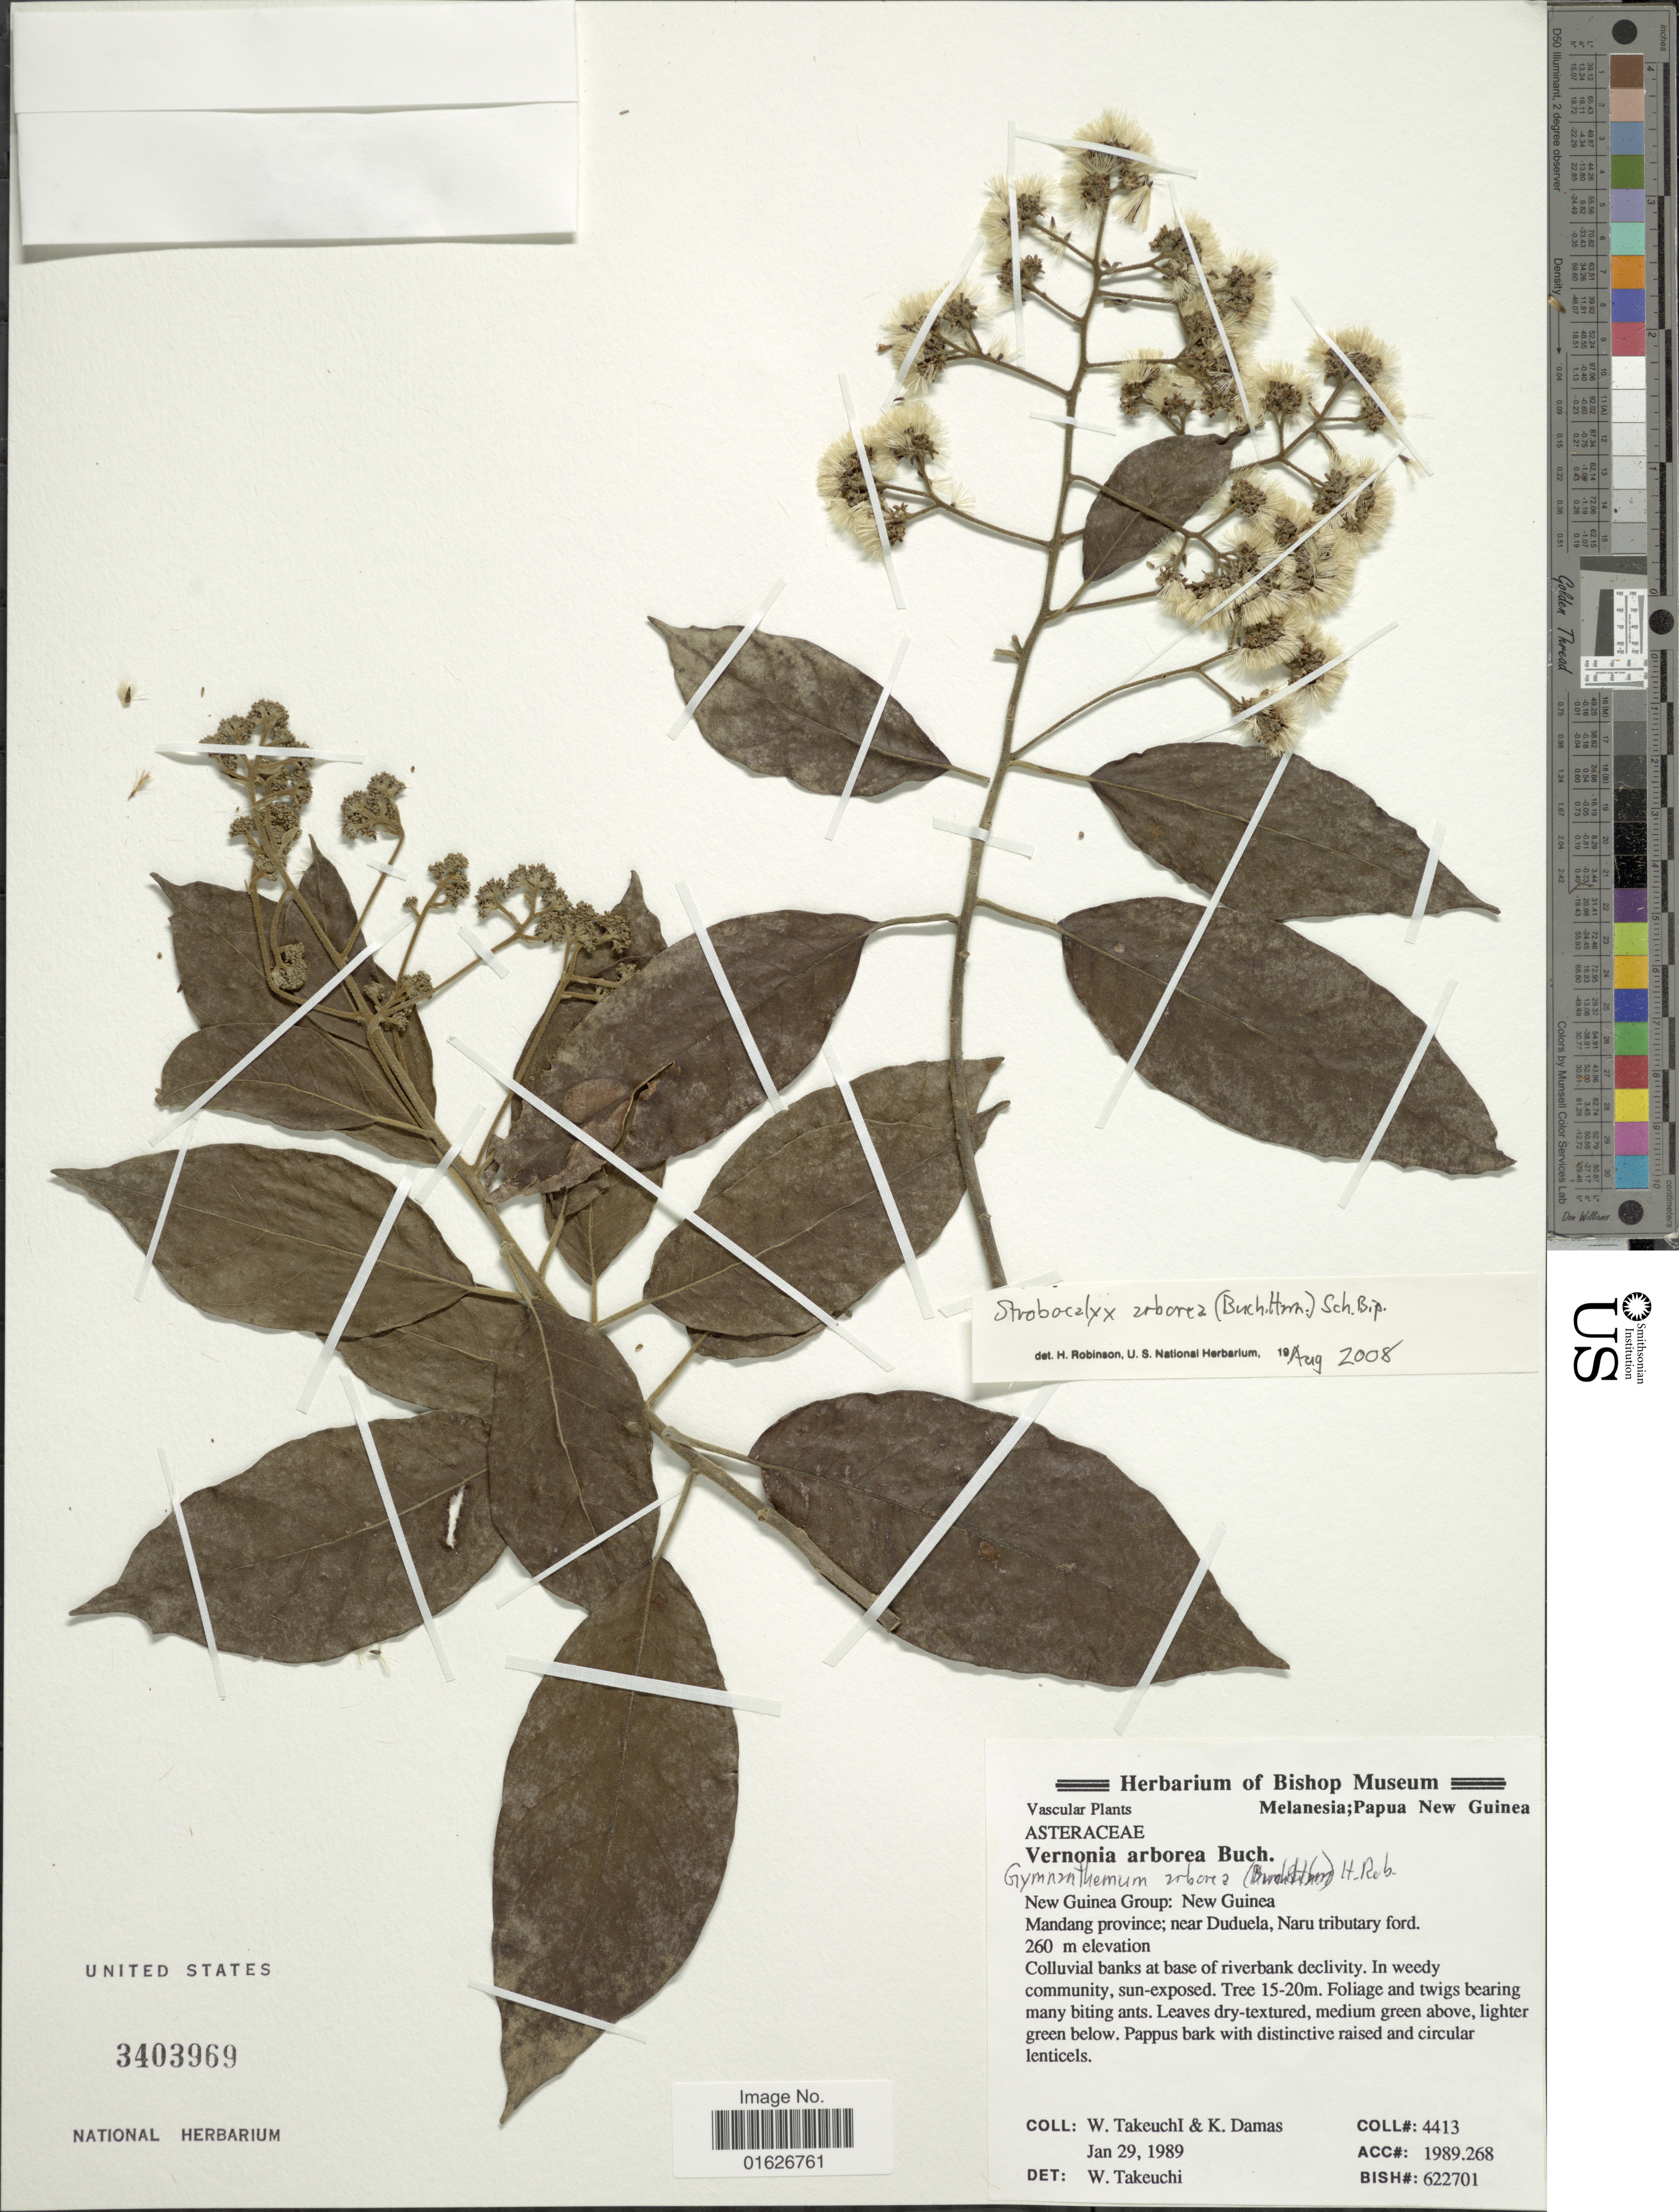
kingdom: Plantae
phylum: Tracheophyta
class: Magnoliopsida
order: Asterales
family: Asteraceae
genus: Strobocalyx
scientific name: Strobocalyx arborea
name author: (Buch.-Ham.) Sch. Bip.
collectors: W. Takeuchi & K. Damas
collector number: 4413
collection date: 1989-01-29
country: Papua New Guinea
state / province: Madang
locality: Melanesia: Papua New Guinea, New Guinea Group: New Guinea, Madang Province, near Duduela, Naru Tributary Ford, Colluvial banks at base of riverbank declivity.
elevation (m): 260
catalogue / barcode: US 3403969